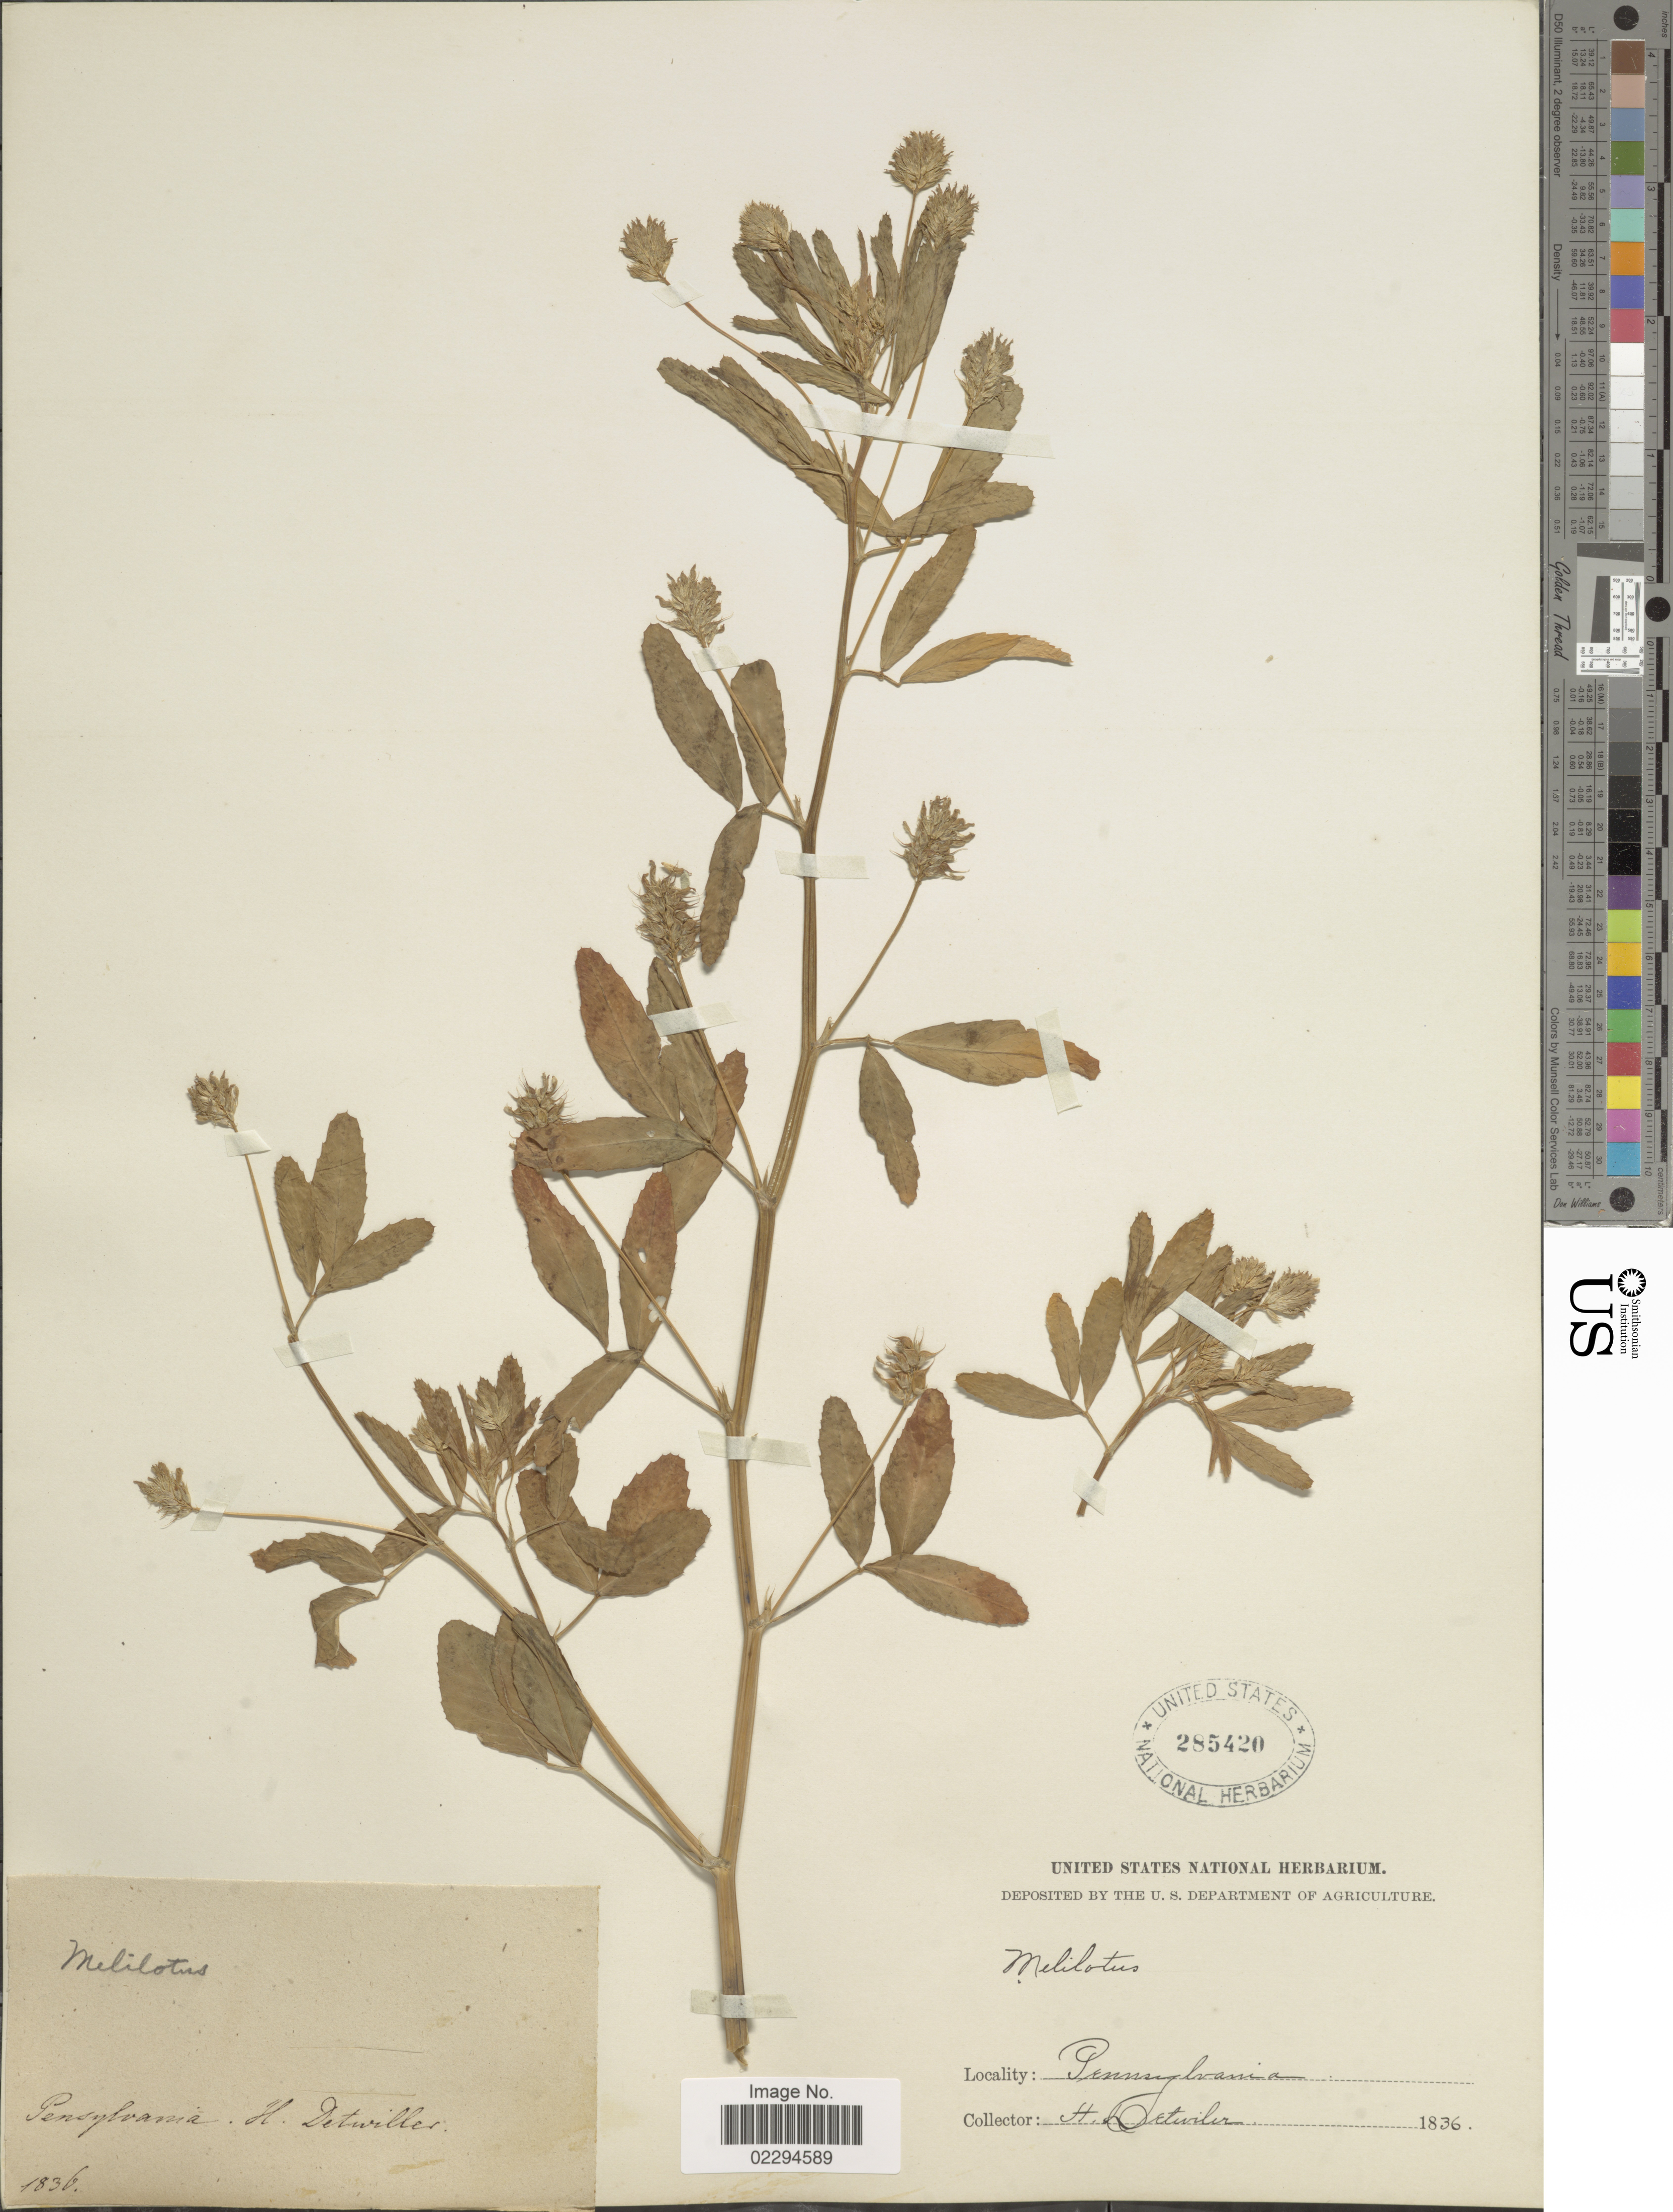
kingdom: Plantae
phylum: Tracheophyta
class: Magnoliopsida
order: Fabales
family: Fabaceae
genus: Melilotus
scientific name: Melilotus albus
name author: Medik.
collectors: H. Detwiler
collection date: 1836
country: United States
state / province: Pennsylvania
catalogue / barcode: US 285420